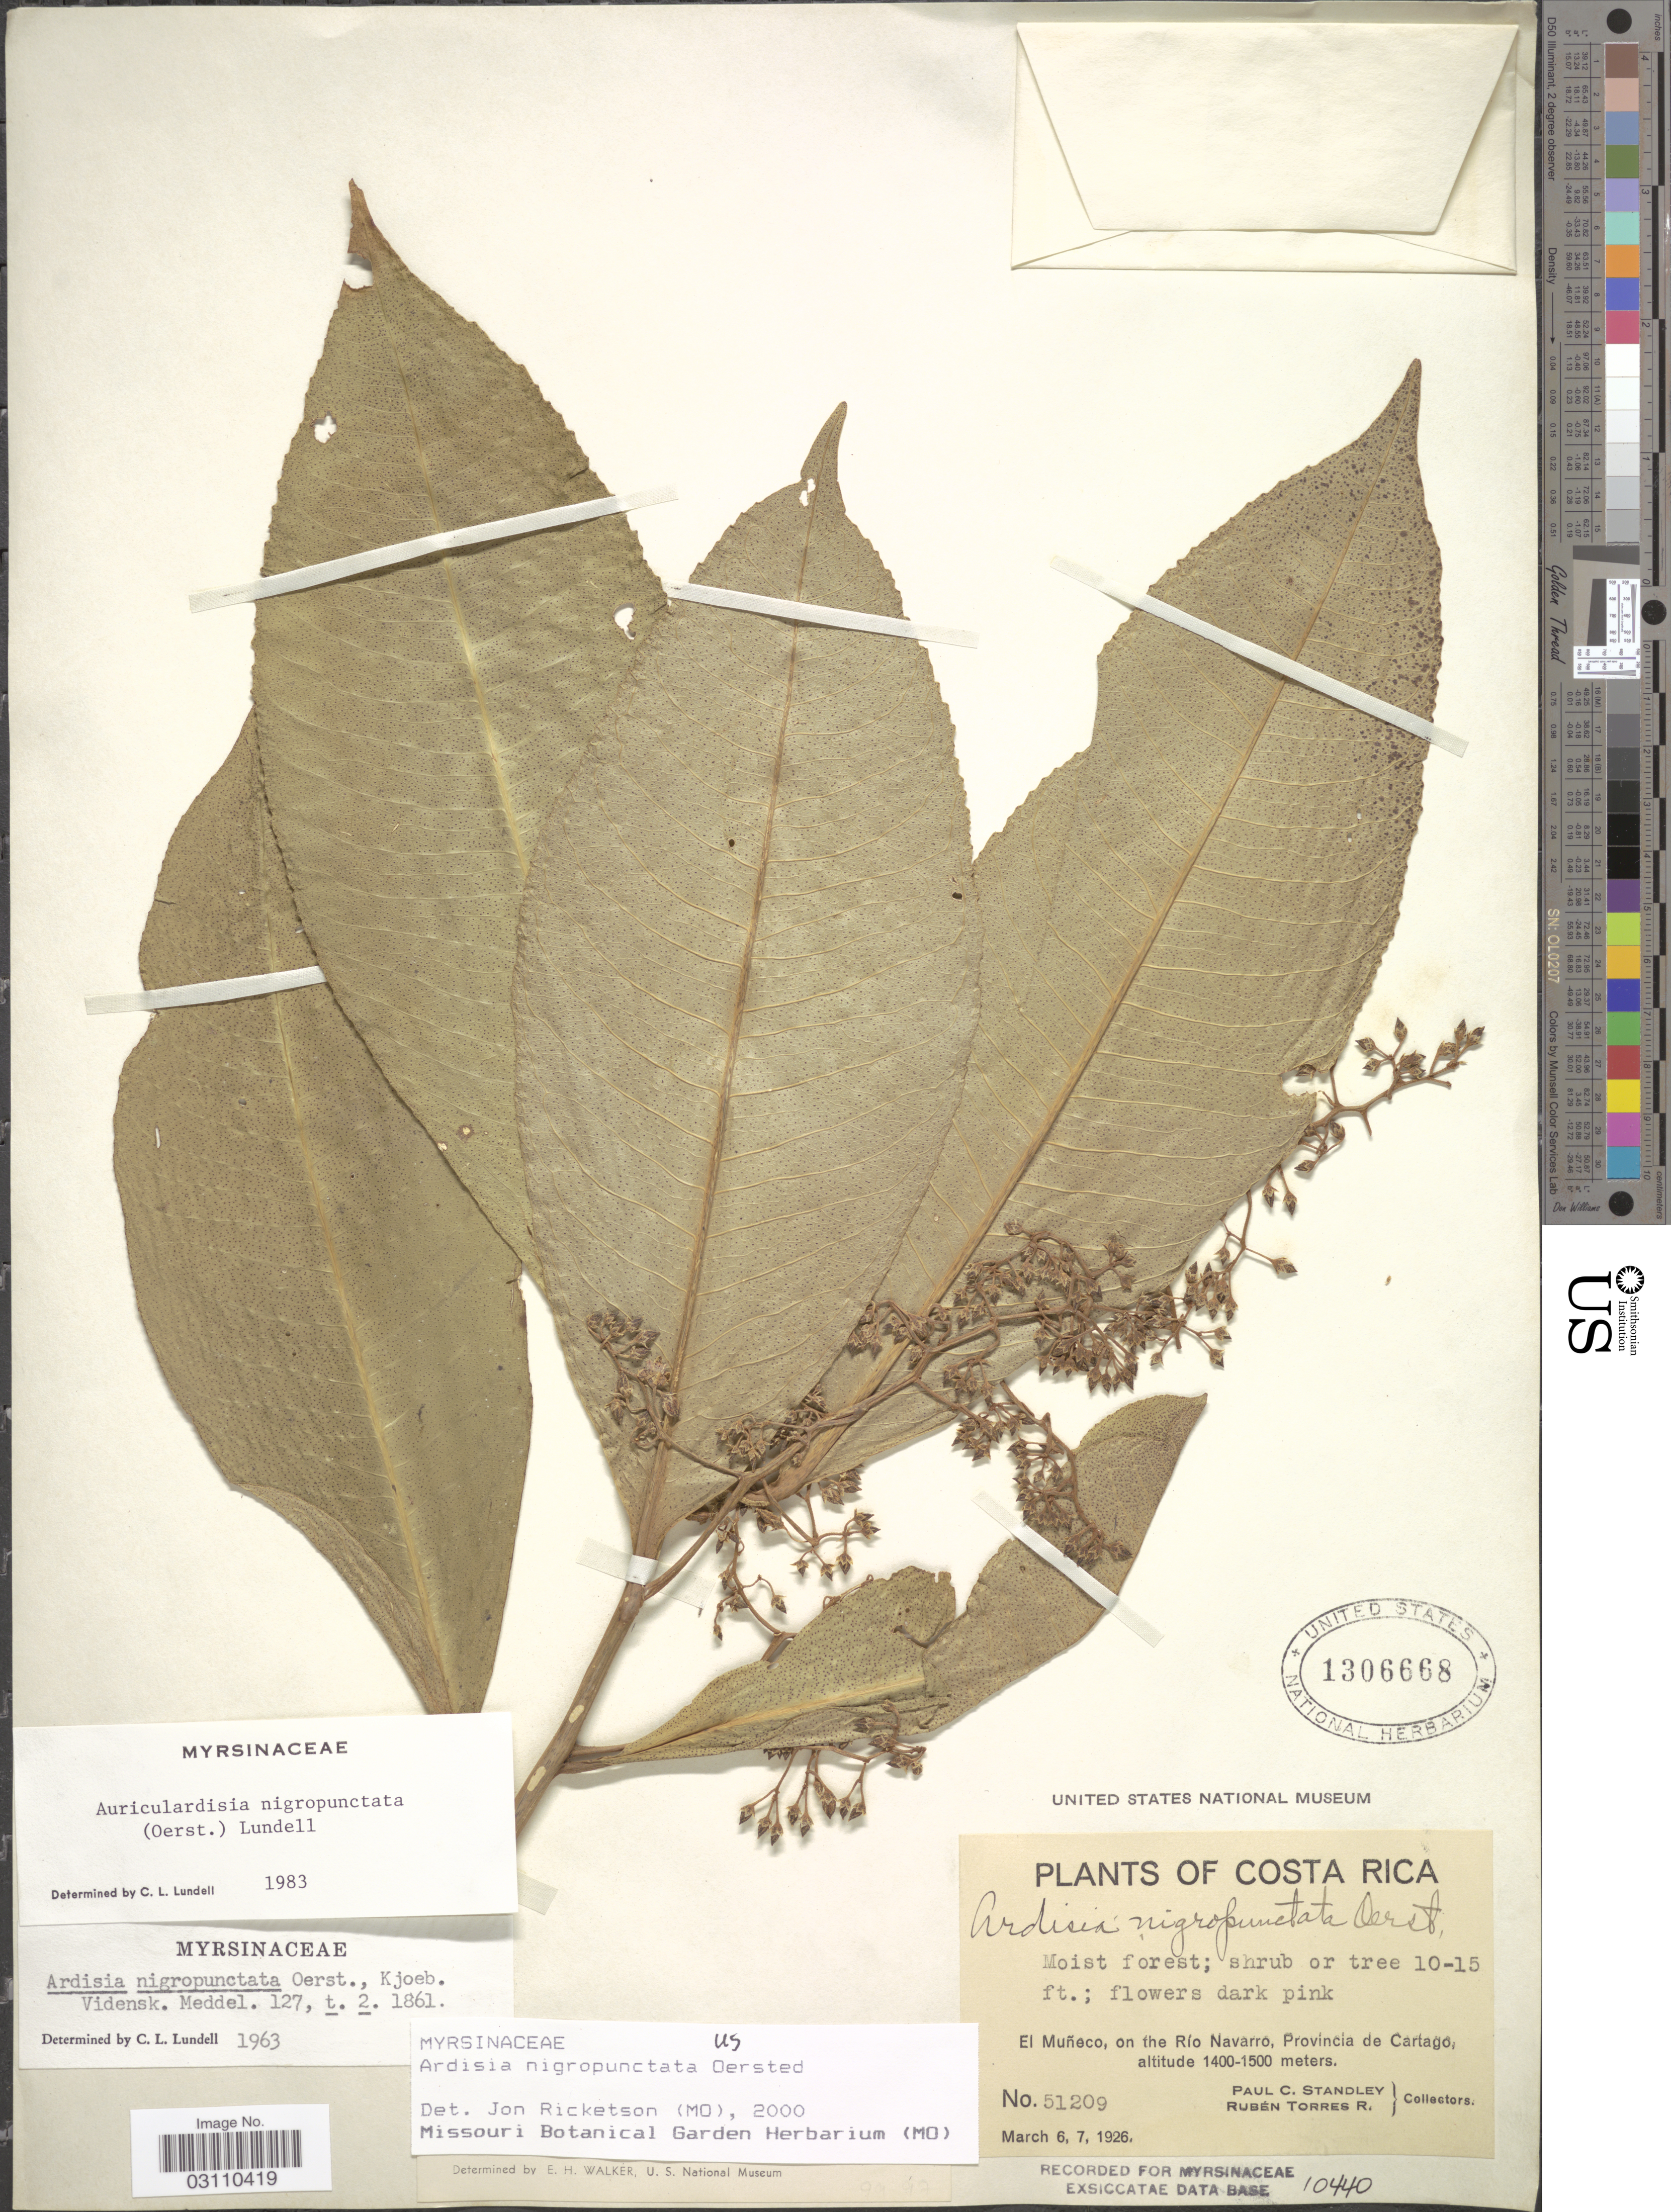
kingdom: Plantae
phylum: Tracheophyta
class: Magnoliopsida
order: Ericales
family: Primulaceae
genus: Ardisia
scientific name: Ardisia nigropunctata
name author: Oerst.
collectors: P. C. Standley & R. Torres Rojas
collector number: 51209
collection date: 1926-03-06/1926-03-07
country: Costa Rica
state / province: Cartago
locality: El Muñeco, on the Río Navarro.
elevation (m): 1400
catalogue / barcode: US 1306668